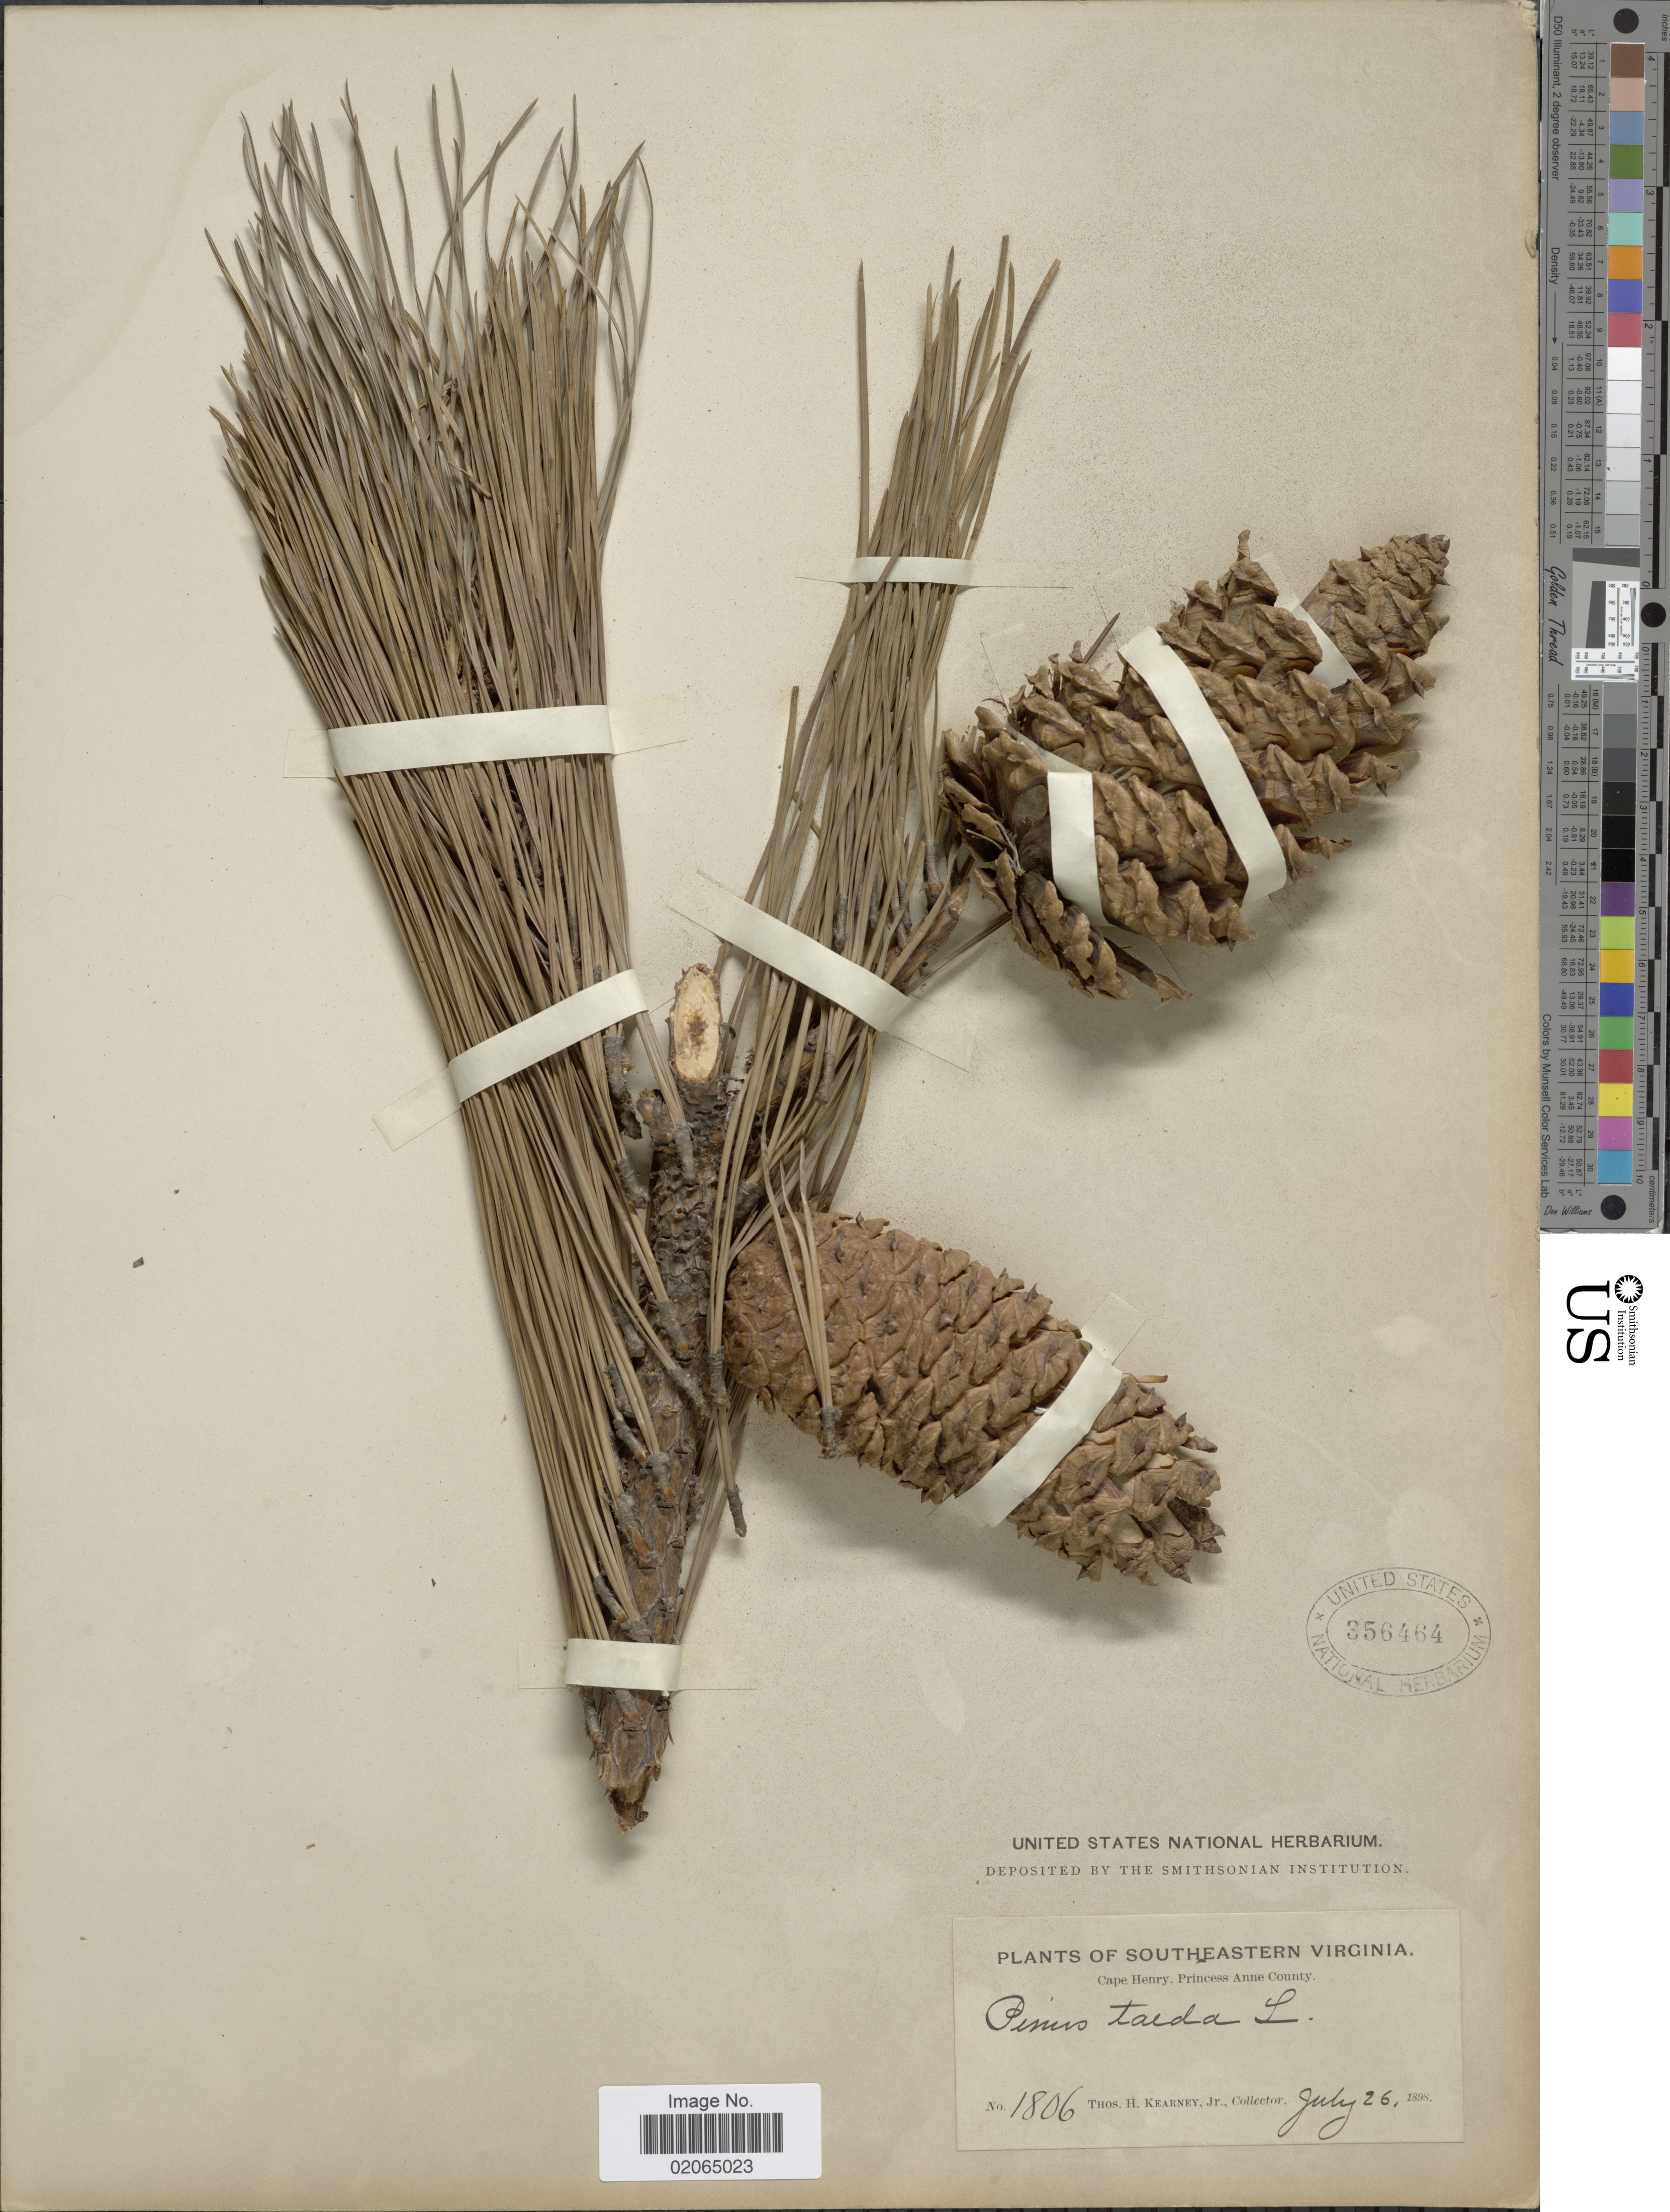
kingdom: Plantae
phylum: Tracheophyta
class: Pinopsida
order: Pinales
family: Pinaceae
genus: Pinus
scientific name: Pinus taeda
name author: L.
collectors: T. H. Kearney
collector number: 1806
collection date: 1898-07-26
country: United States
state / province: Virginia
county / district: City of Virginia Beach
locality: Southeastern Virginia, Cape Henry, Princess Anne County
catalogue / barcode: US 356464